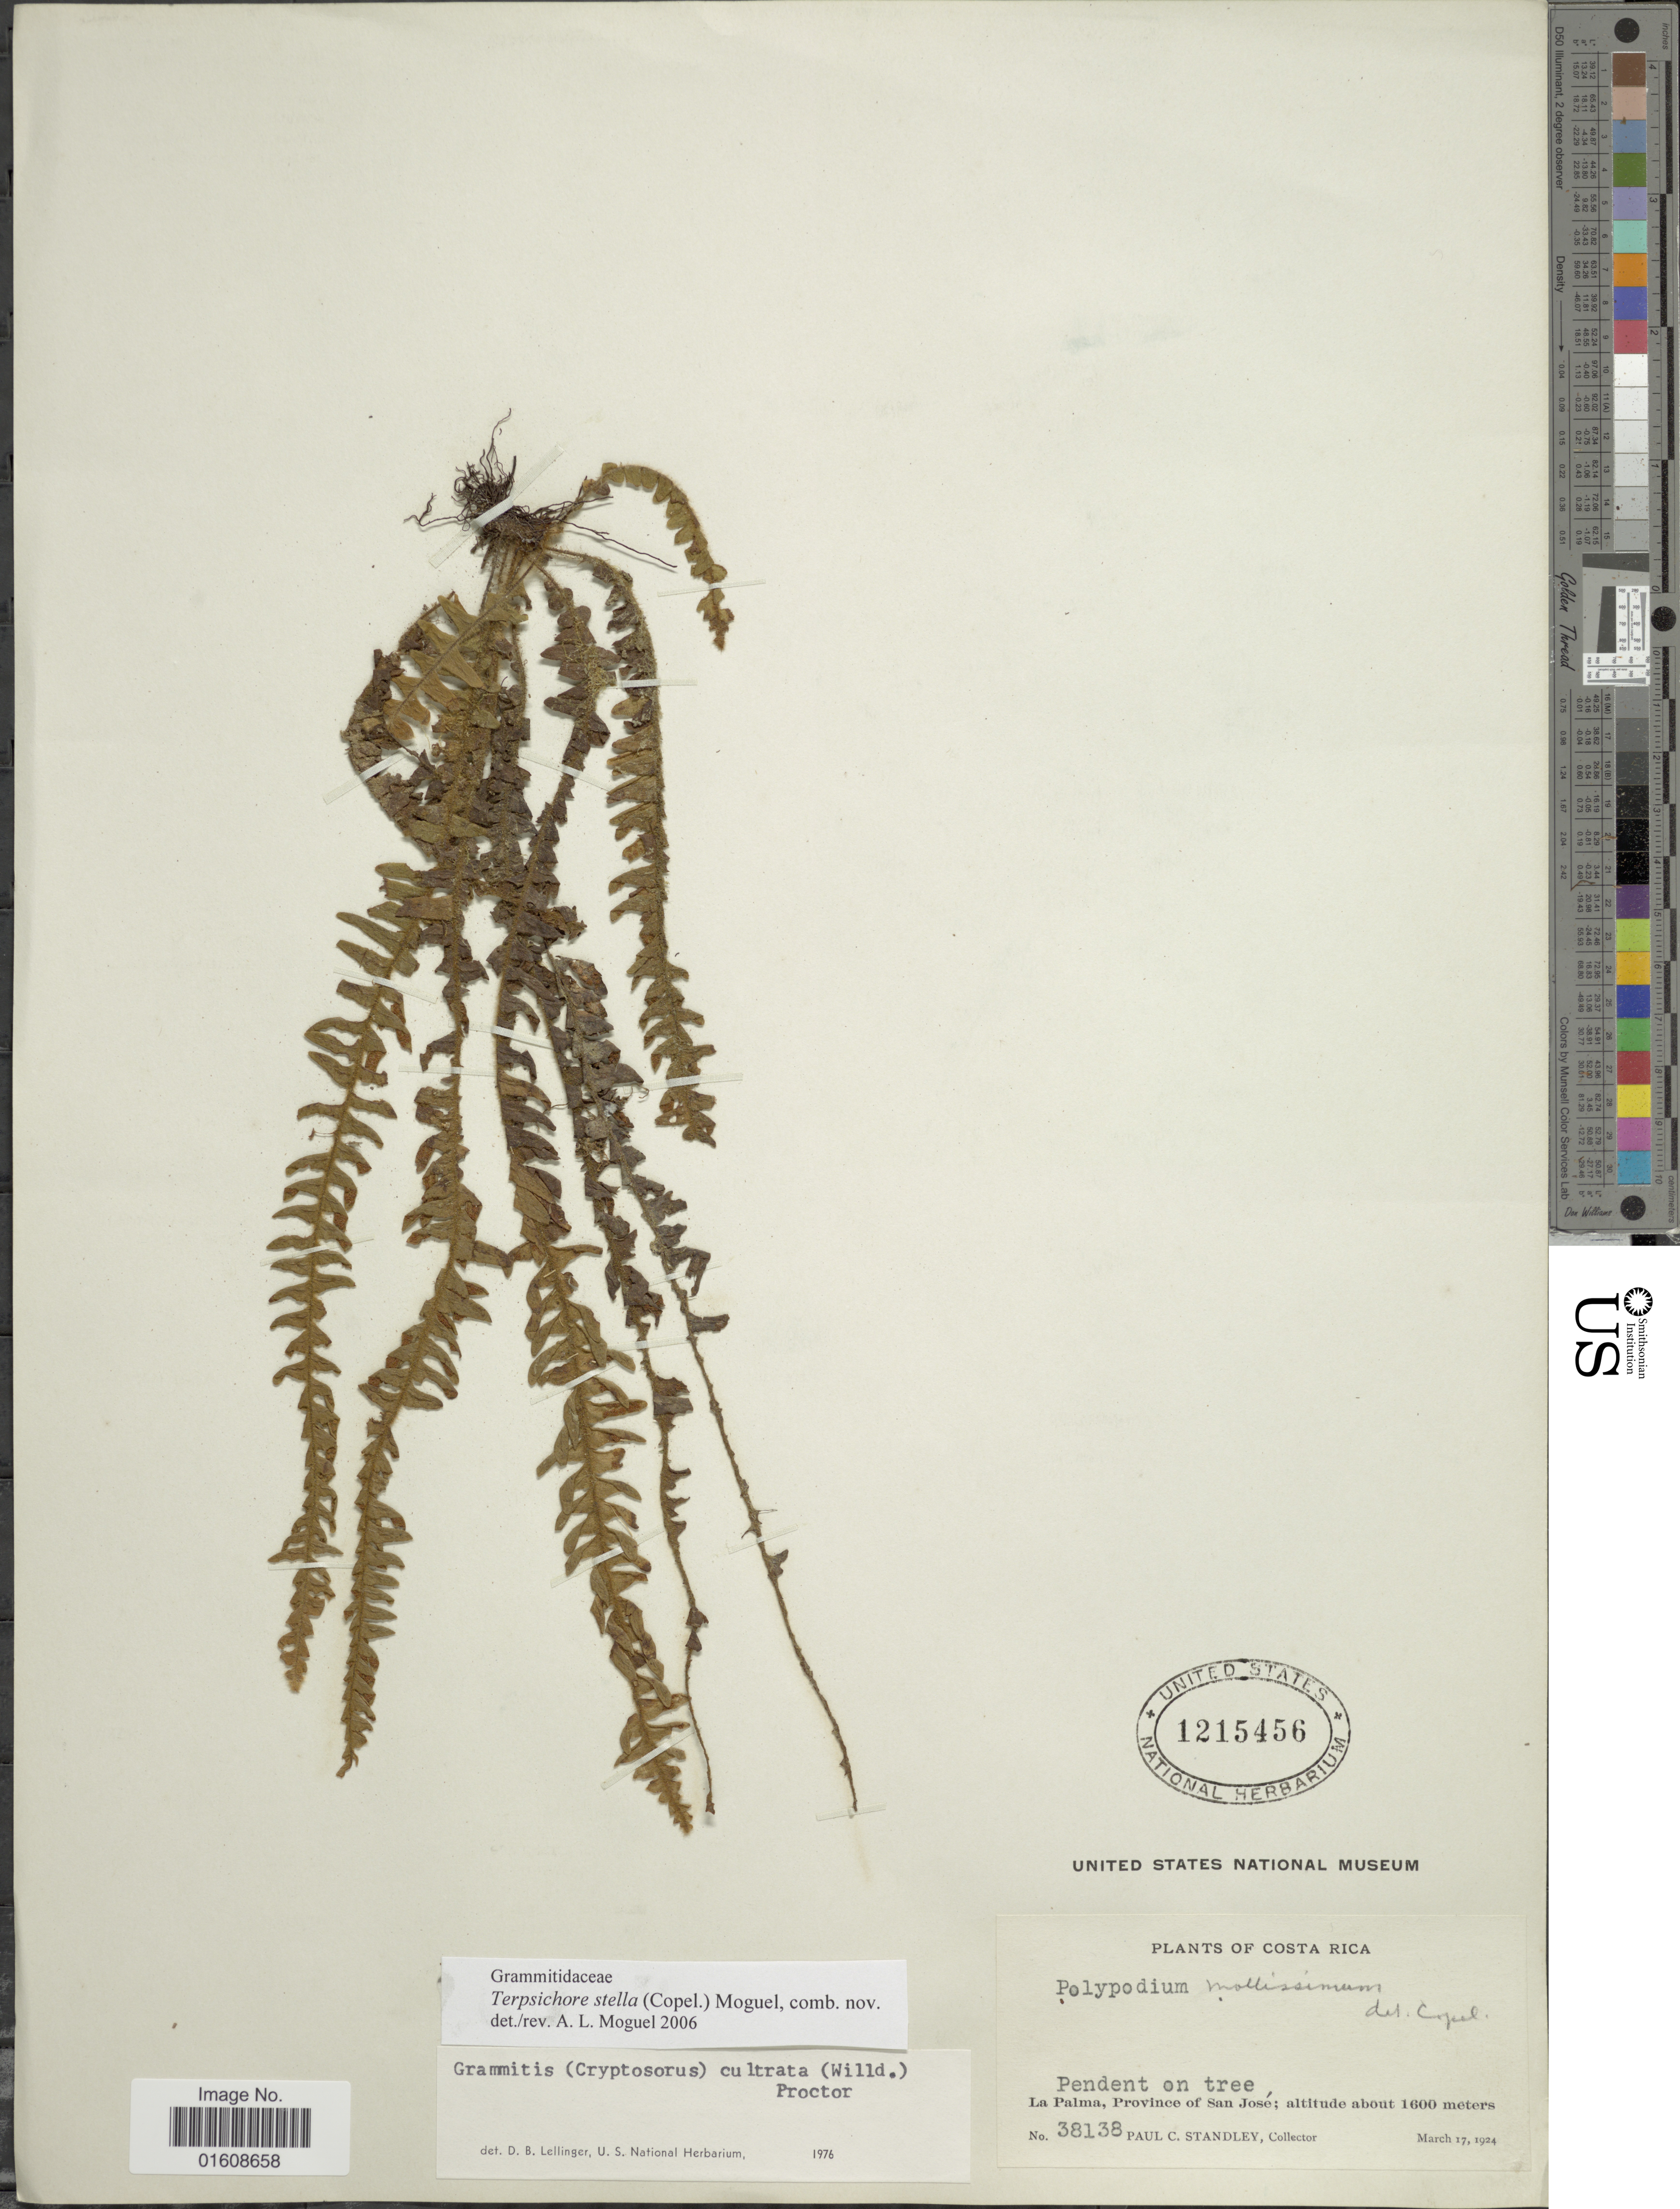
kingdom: Plantae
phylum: Tracheophyta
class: Polypodiopsida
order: Polypodiales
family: Polypodiaceae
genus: Alansmia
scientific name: Alansmia stella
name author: (Copel.) Moguel & M. Kessler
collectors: P. C. Standley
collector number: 38138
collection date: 1924-03-17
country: Costa Rica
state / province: San José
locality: La Palma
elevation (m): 1600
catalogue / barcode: US 1215456